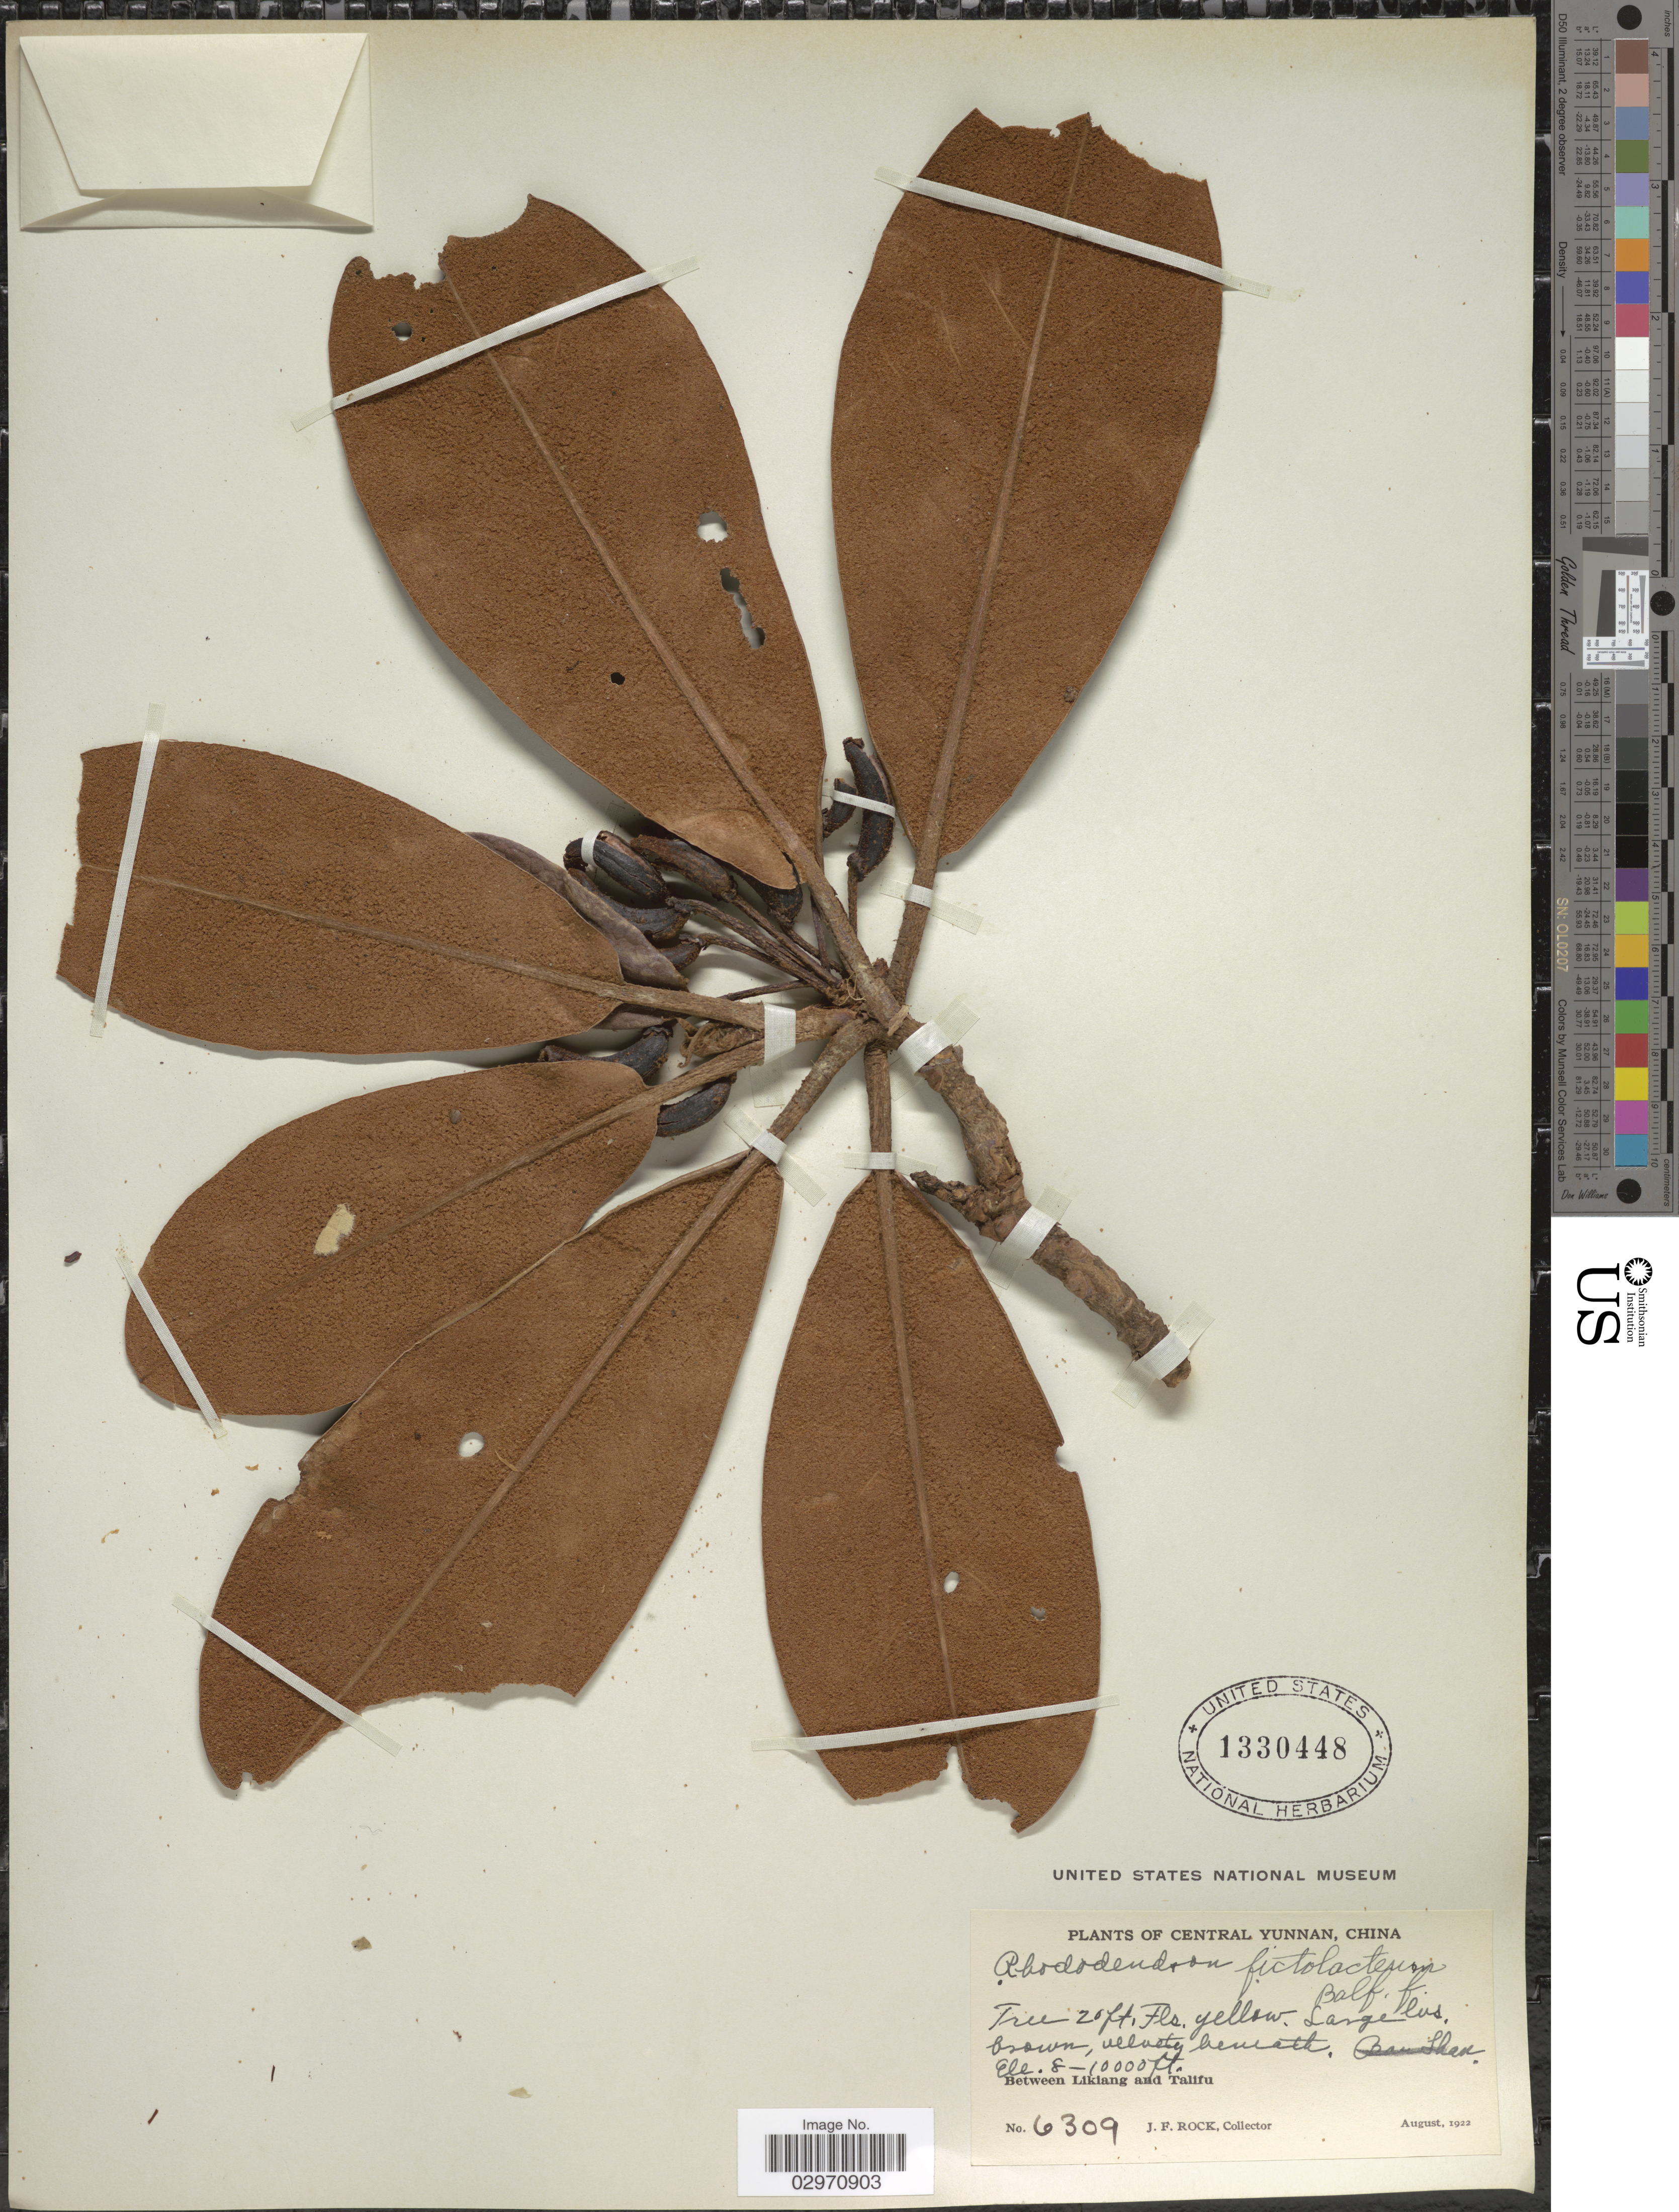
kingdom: Plantae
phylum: Tracheophyta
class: Magnoliopsida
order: Ericales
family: Ericaceae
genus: Rhododendron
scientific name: Rhododendron fictolacteum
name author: Balf. f.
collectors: J. Rock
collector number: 6309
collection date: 1922-08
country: China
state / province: Yunnan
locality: Central Yunnan. Between Likiang and Talifu.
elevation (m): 2438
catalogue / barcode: US 1330448